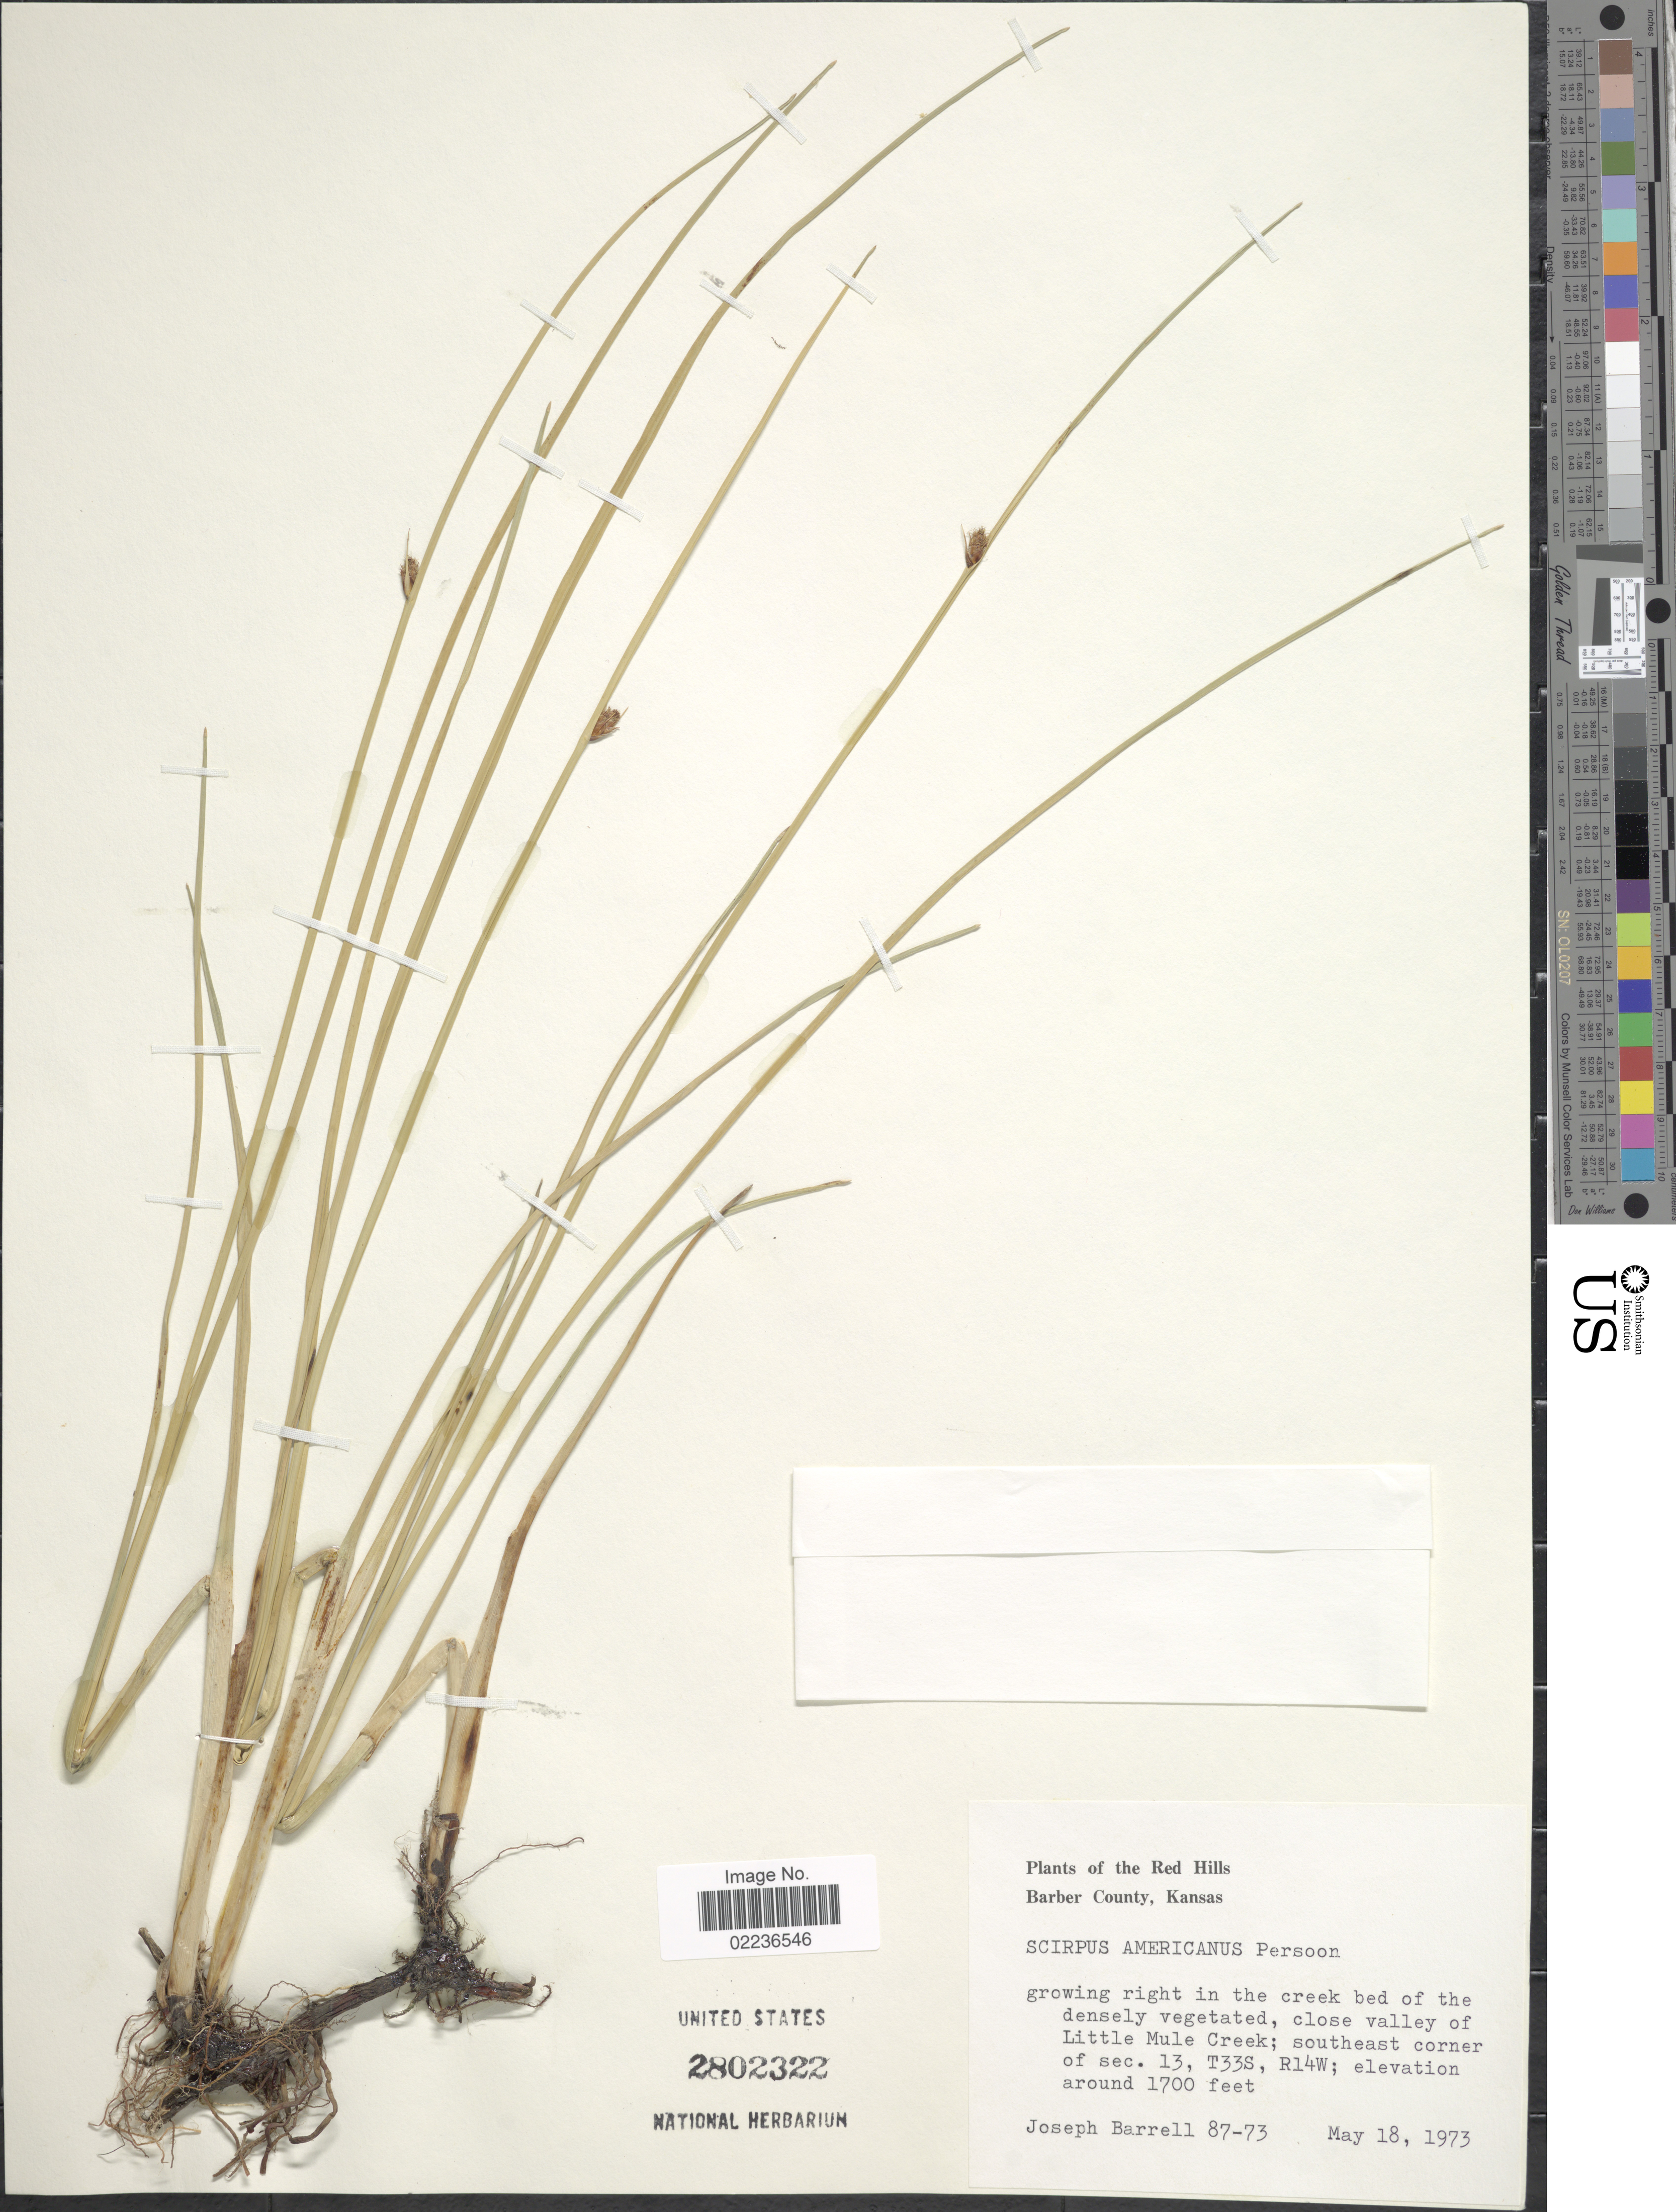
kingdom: Plantae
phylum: Tracheophyta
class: Liliopsida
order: Poales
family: Cyperaceae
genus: Schoenoplectus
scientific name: Schoenoplectus pungens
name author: (Vahl) Palla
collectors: J. Barrell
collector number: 87-73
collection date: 1973-05-18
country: United States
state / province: Kansas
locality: Red Hills, Barber County, right in the creek bed of the densely vegetated, close valley of Little Mule Creek; southeast corner of sec. 13, T33S, R14W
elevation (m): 518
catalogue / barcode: US 2802322